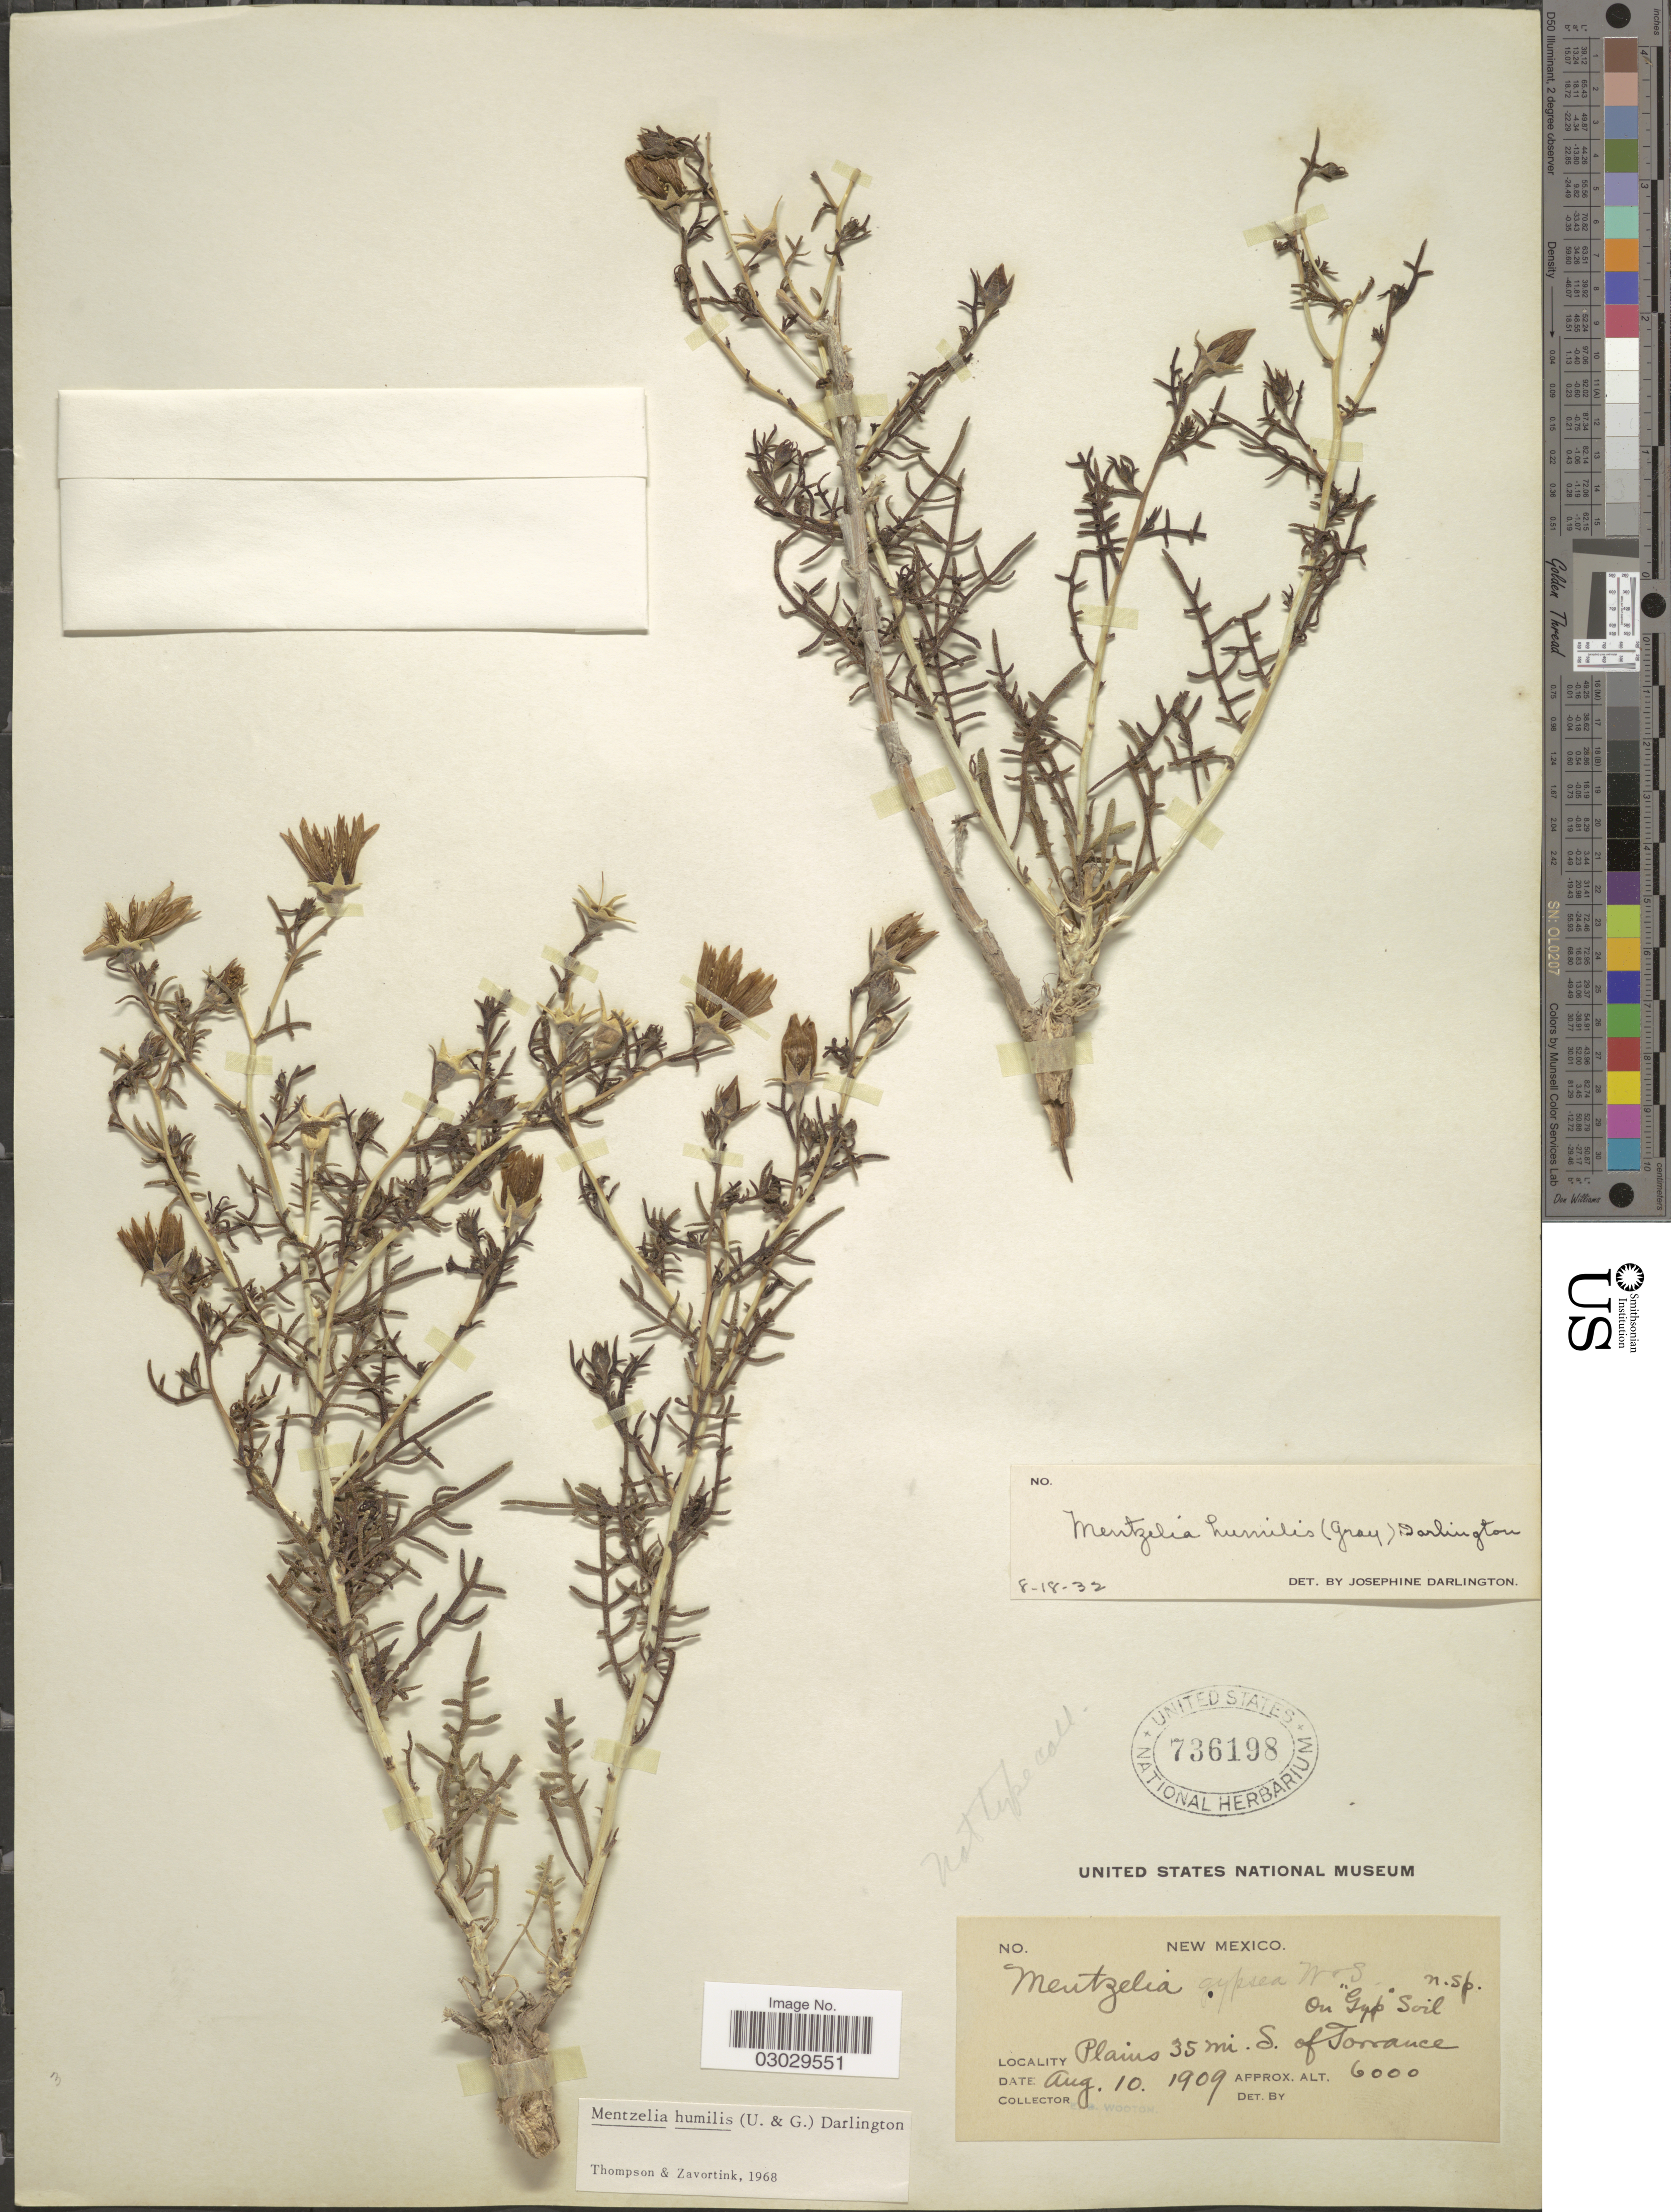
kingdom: Plantae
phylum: Tracheophyta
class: Magnoliopsida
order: Cornales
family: Loasaceae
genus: Mentzelia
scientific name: Mentzelia humilis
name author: (Urb. & Gilg) J. Darl.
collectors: E. O. Wooton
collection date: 1909-08-10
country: United States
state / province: New Mexico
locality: Plains 35 mi. S. of Torrance.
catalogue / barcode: US 736198